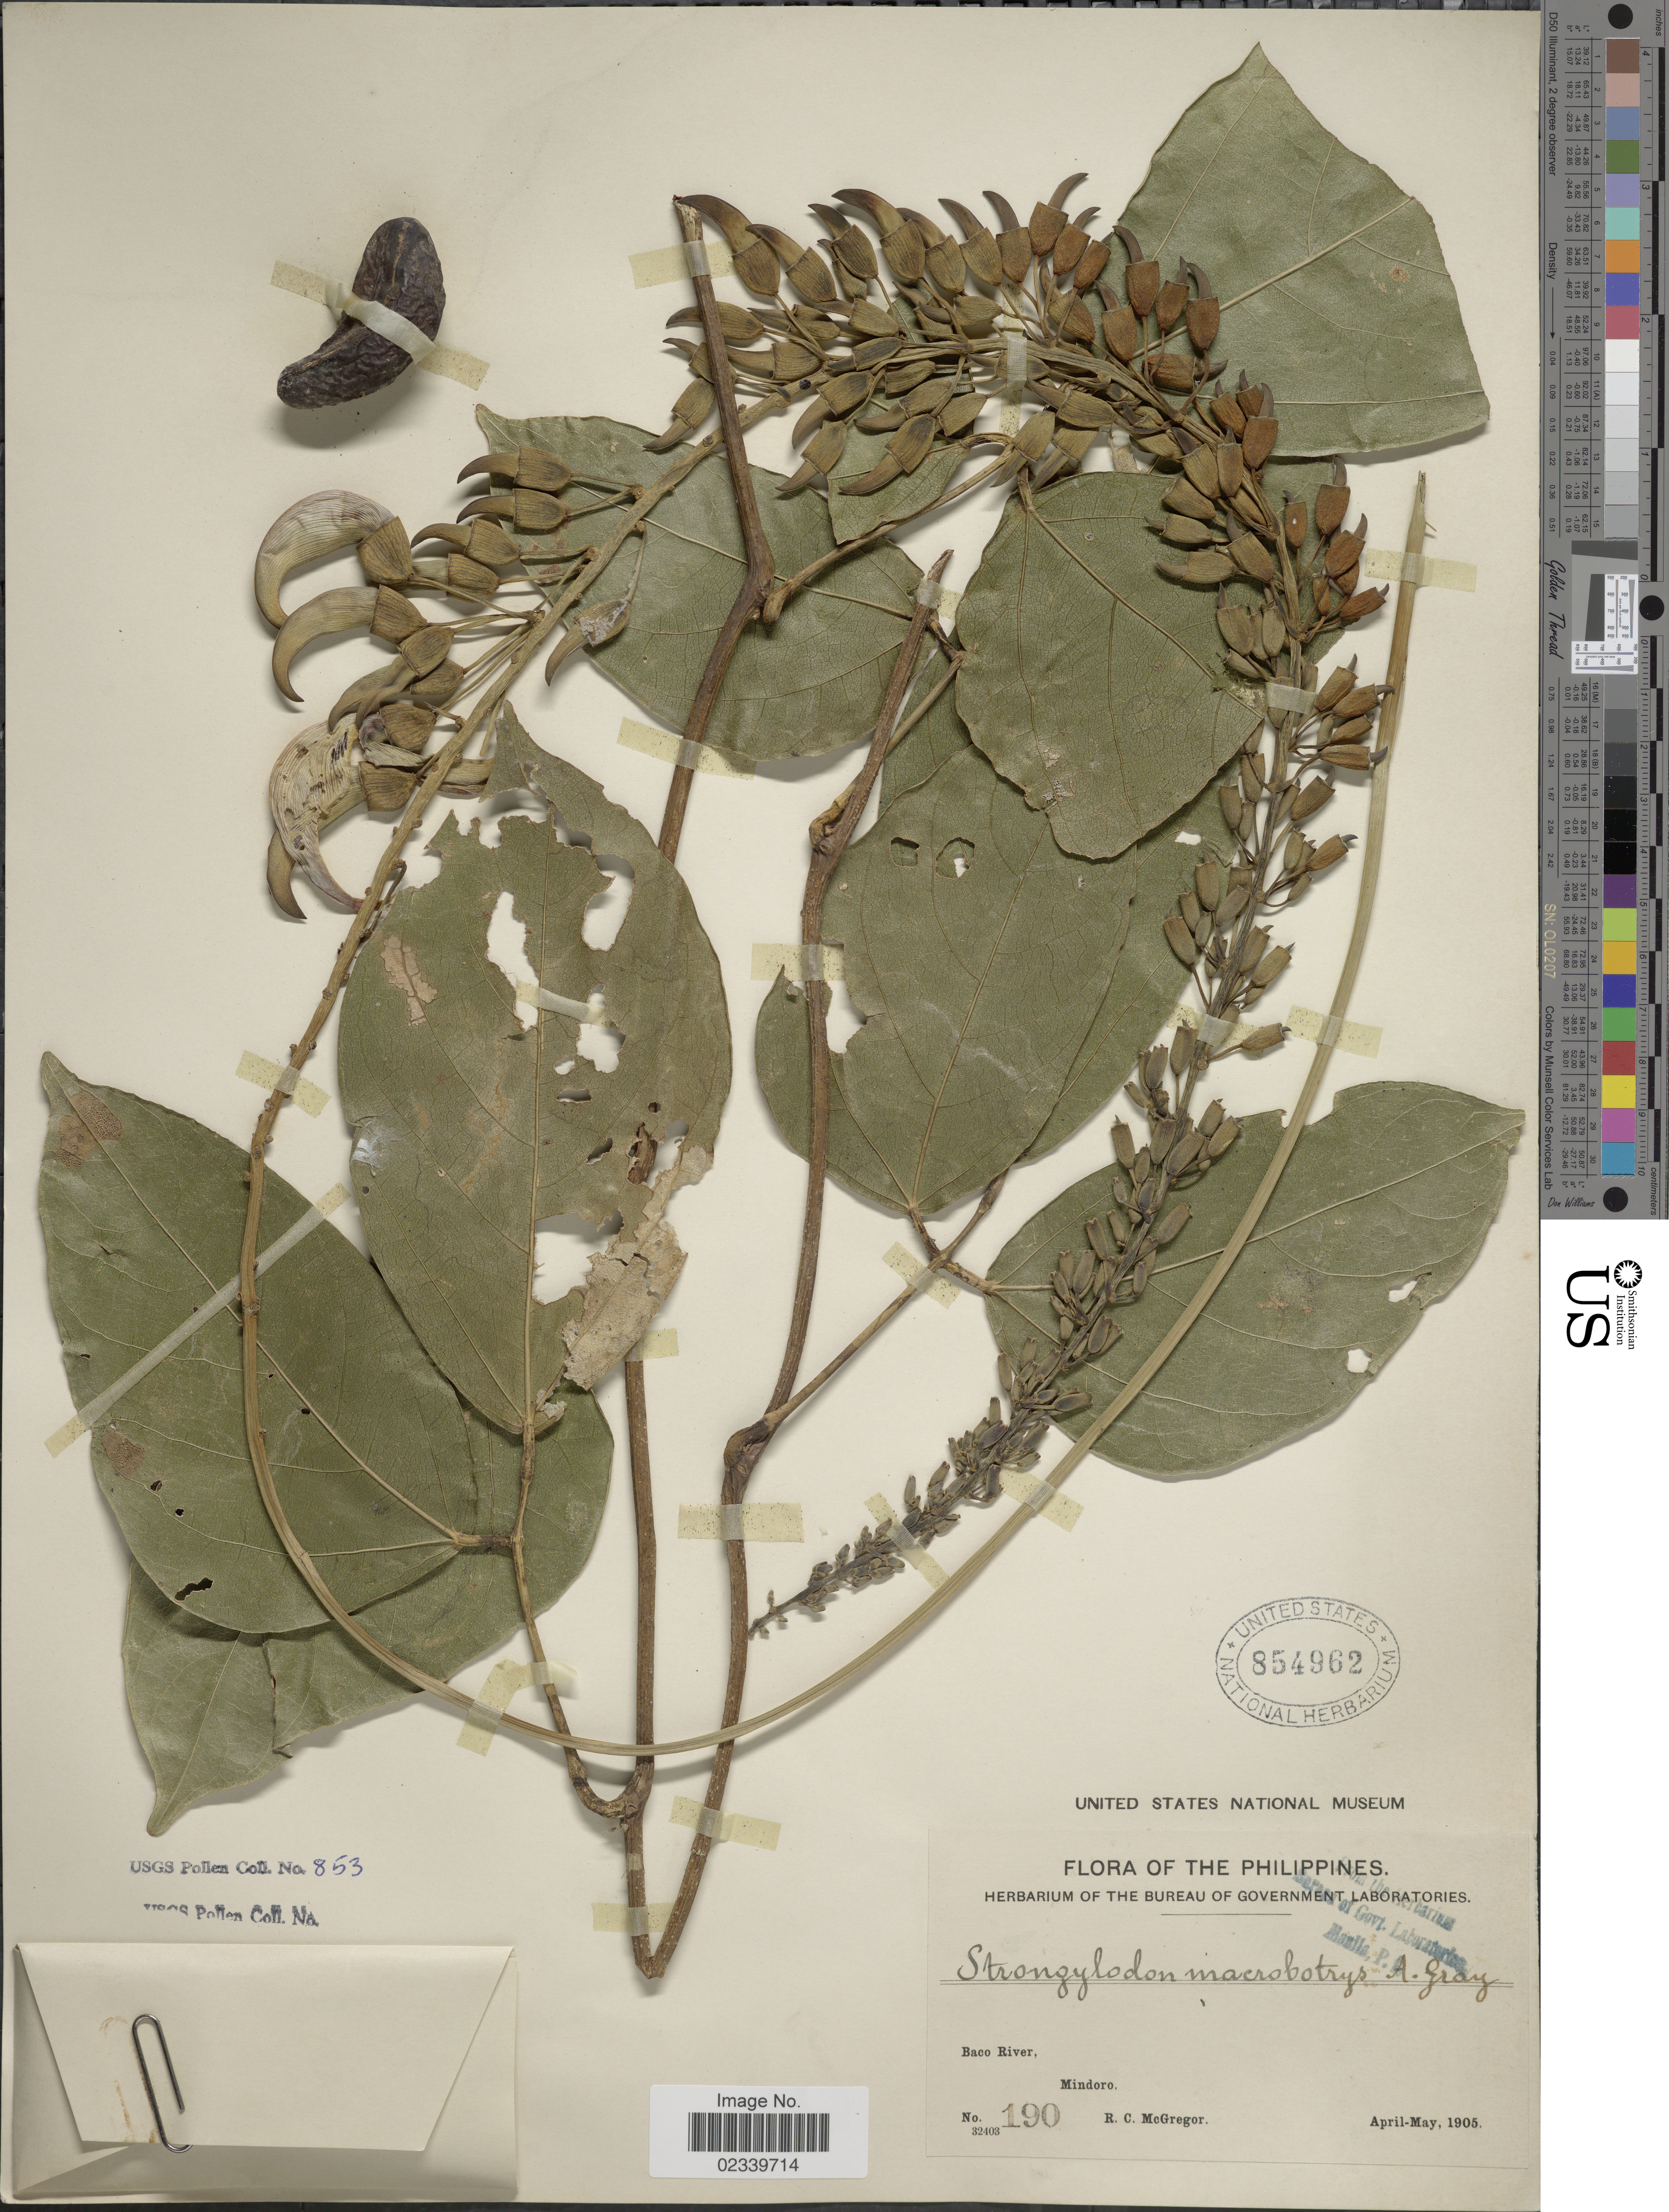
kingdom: Plantae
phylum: Tracheophyta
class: Magnoliopsida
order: Fabales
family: Fabaceae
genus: Strongylodon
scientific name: Strongylodon macrobotrys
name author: A. Gray in Wilkes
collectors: R. C. McGregor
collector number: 190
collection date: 1905-04/1905-05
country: Philippines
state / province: Mimaropa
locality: Baco river. Mindoro.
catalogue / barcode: US 854962